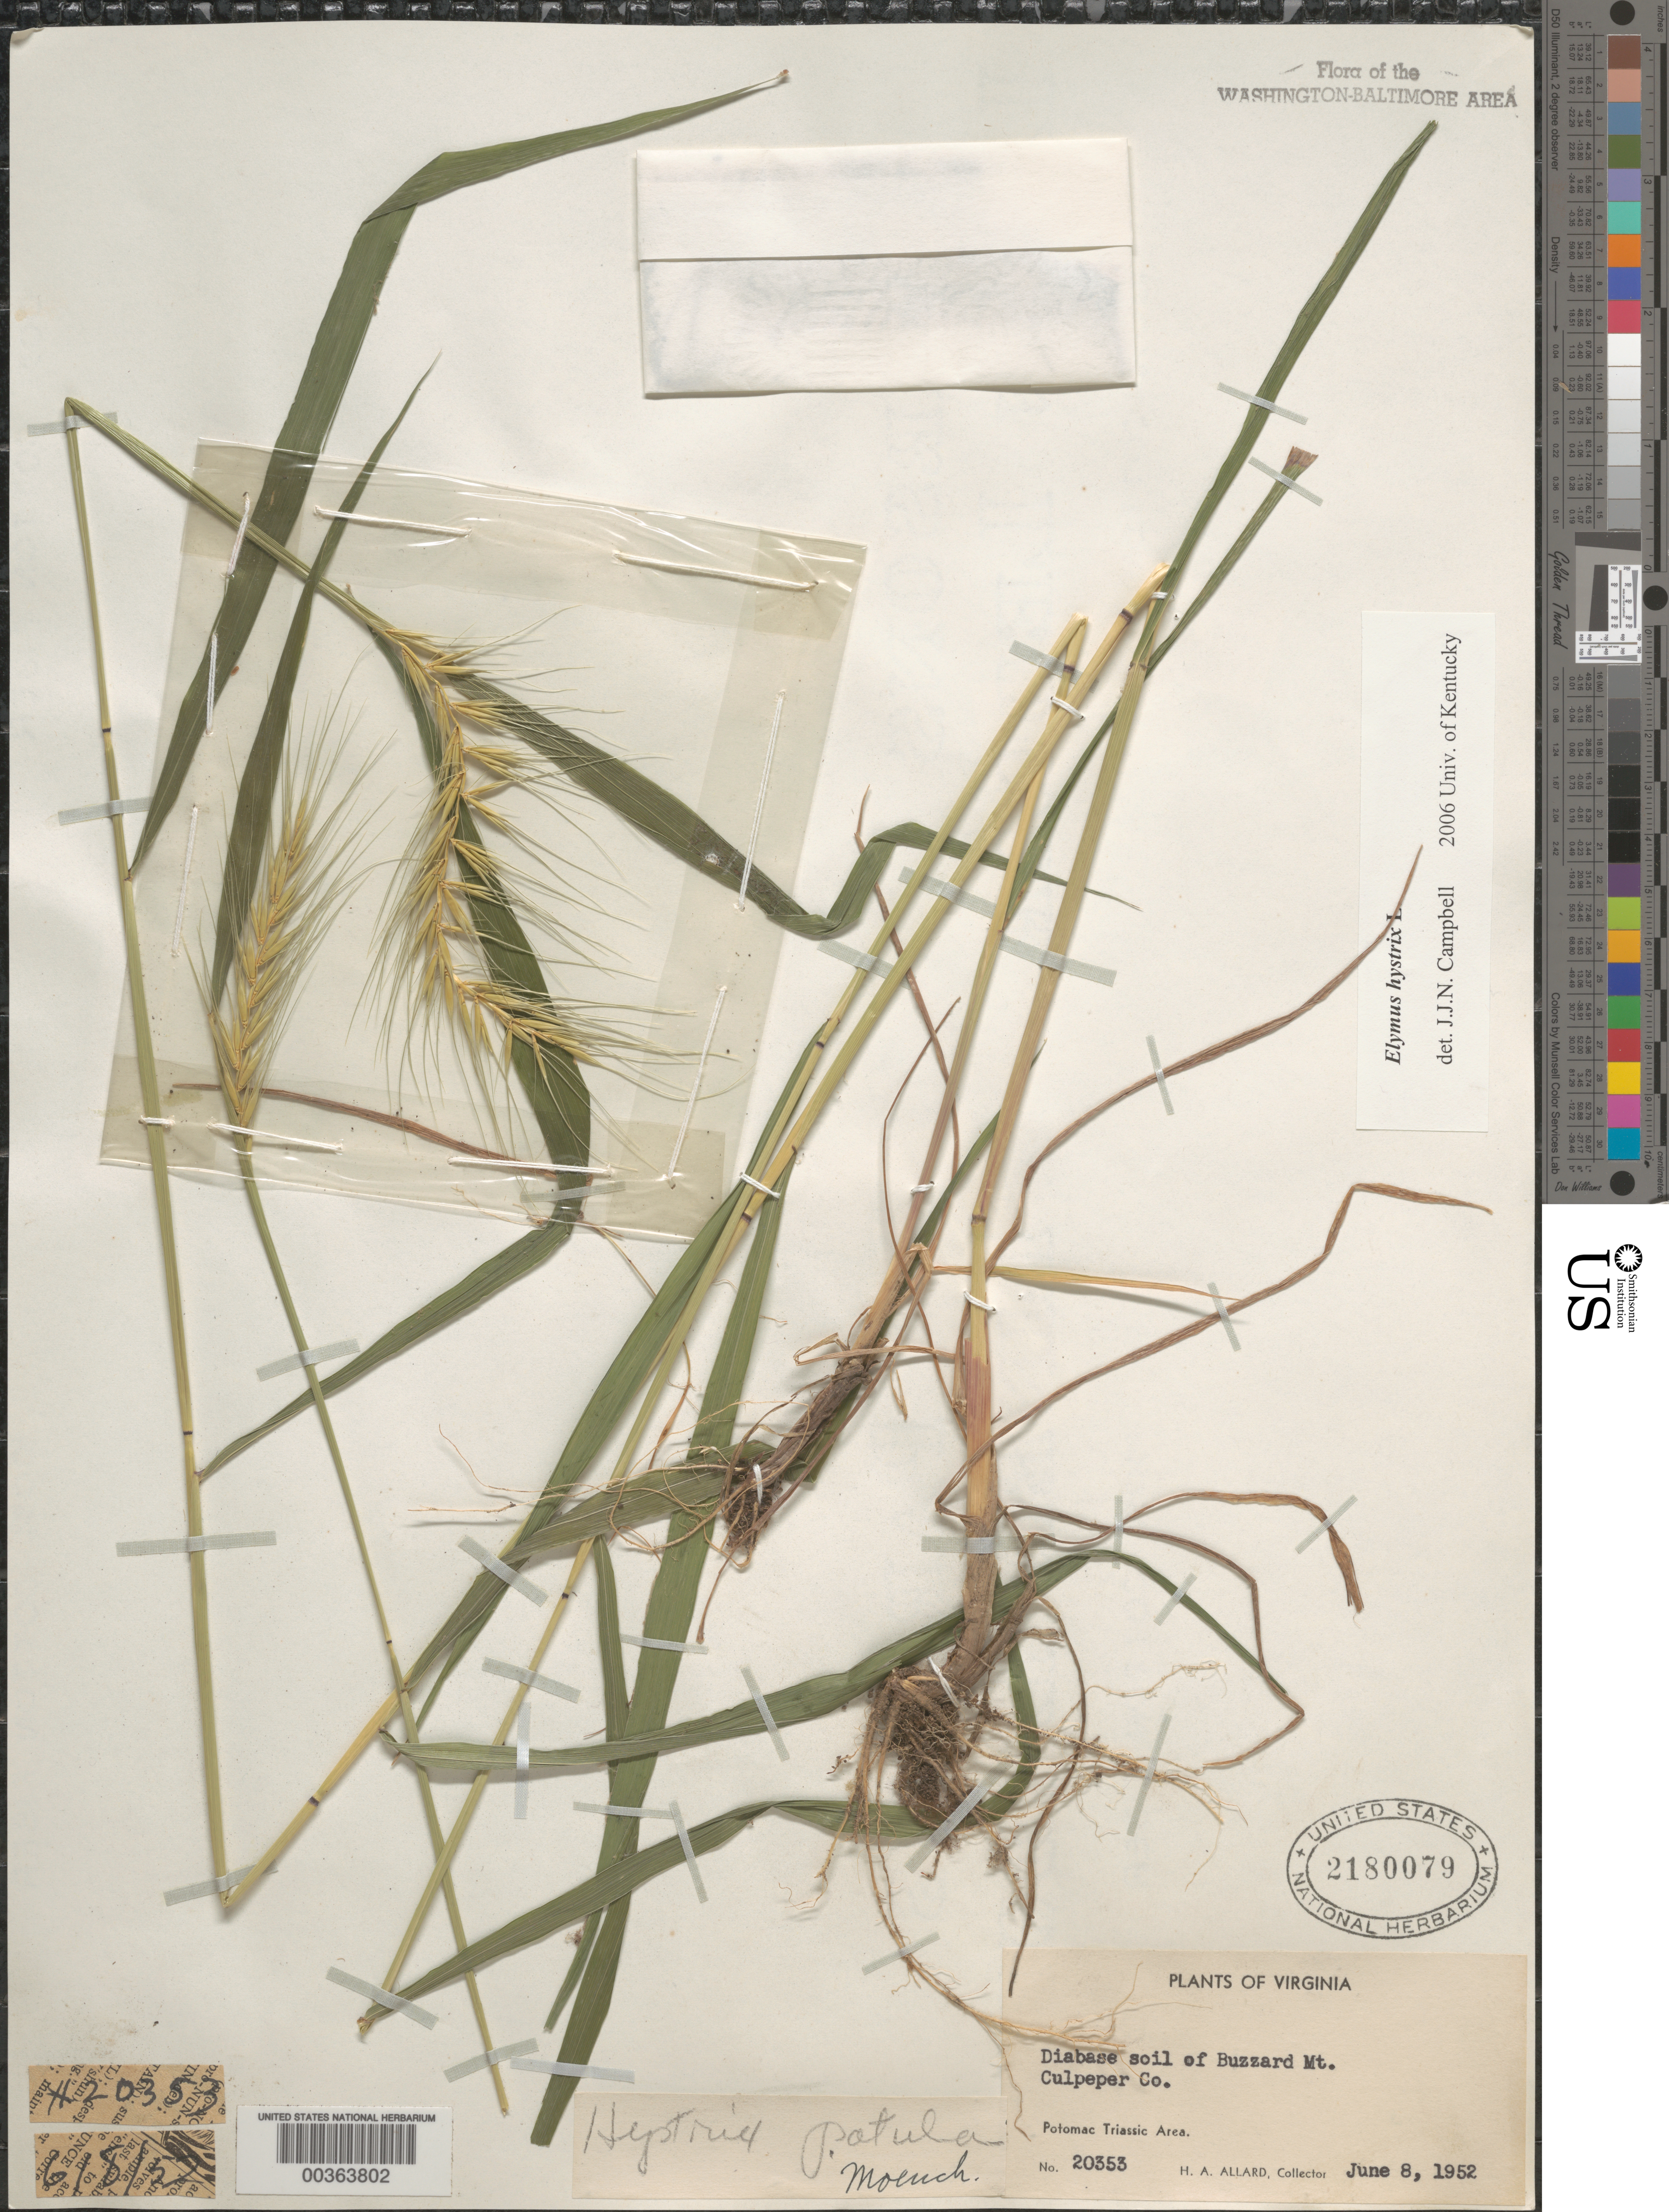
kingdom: Plantae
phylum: Tracheophyta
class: Liliopsida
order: Poales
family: Poaceae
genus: Elymus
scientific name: Elymus hystrix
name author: L.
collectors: H. A. Allard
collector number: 20353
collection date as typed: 08 Jun 1952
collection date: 1952-06-08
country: United States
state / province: Virginia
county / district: Culpeper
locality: Buzzard Mountain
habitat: Diabase soil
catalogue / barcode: US 2180079